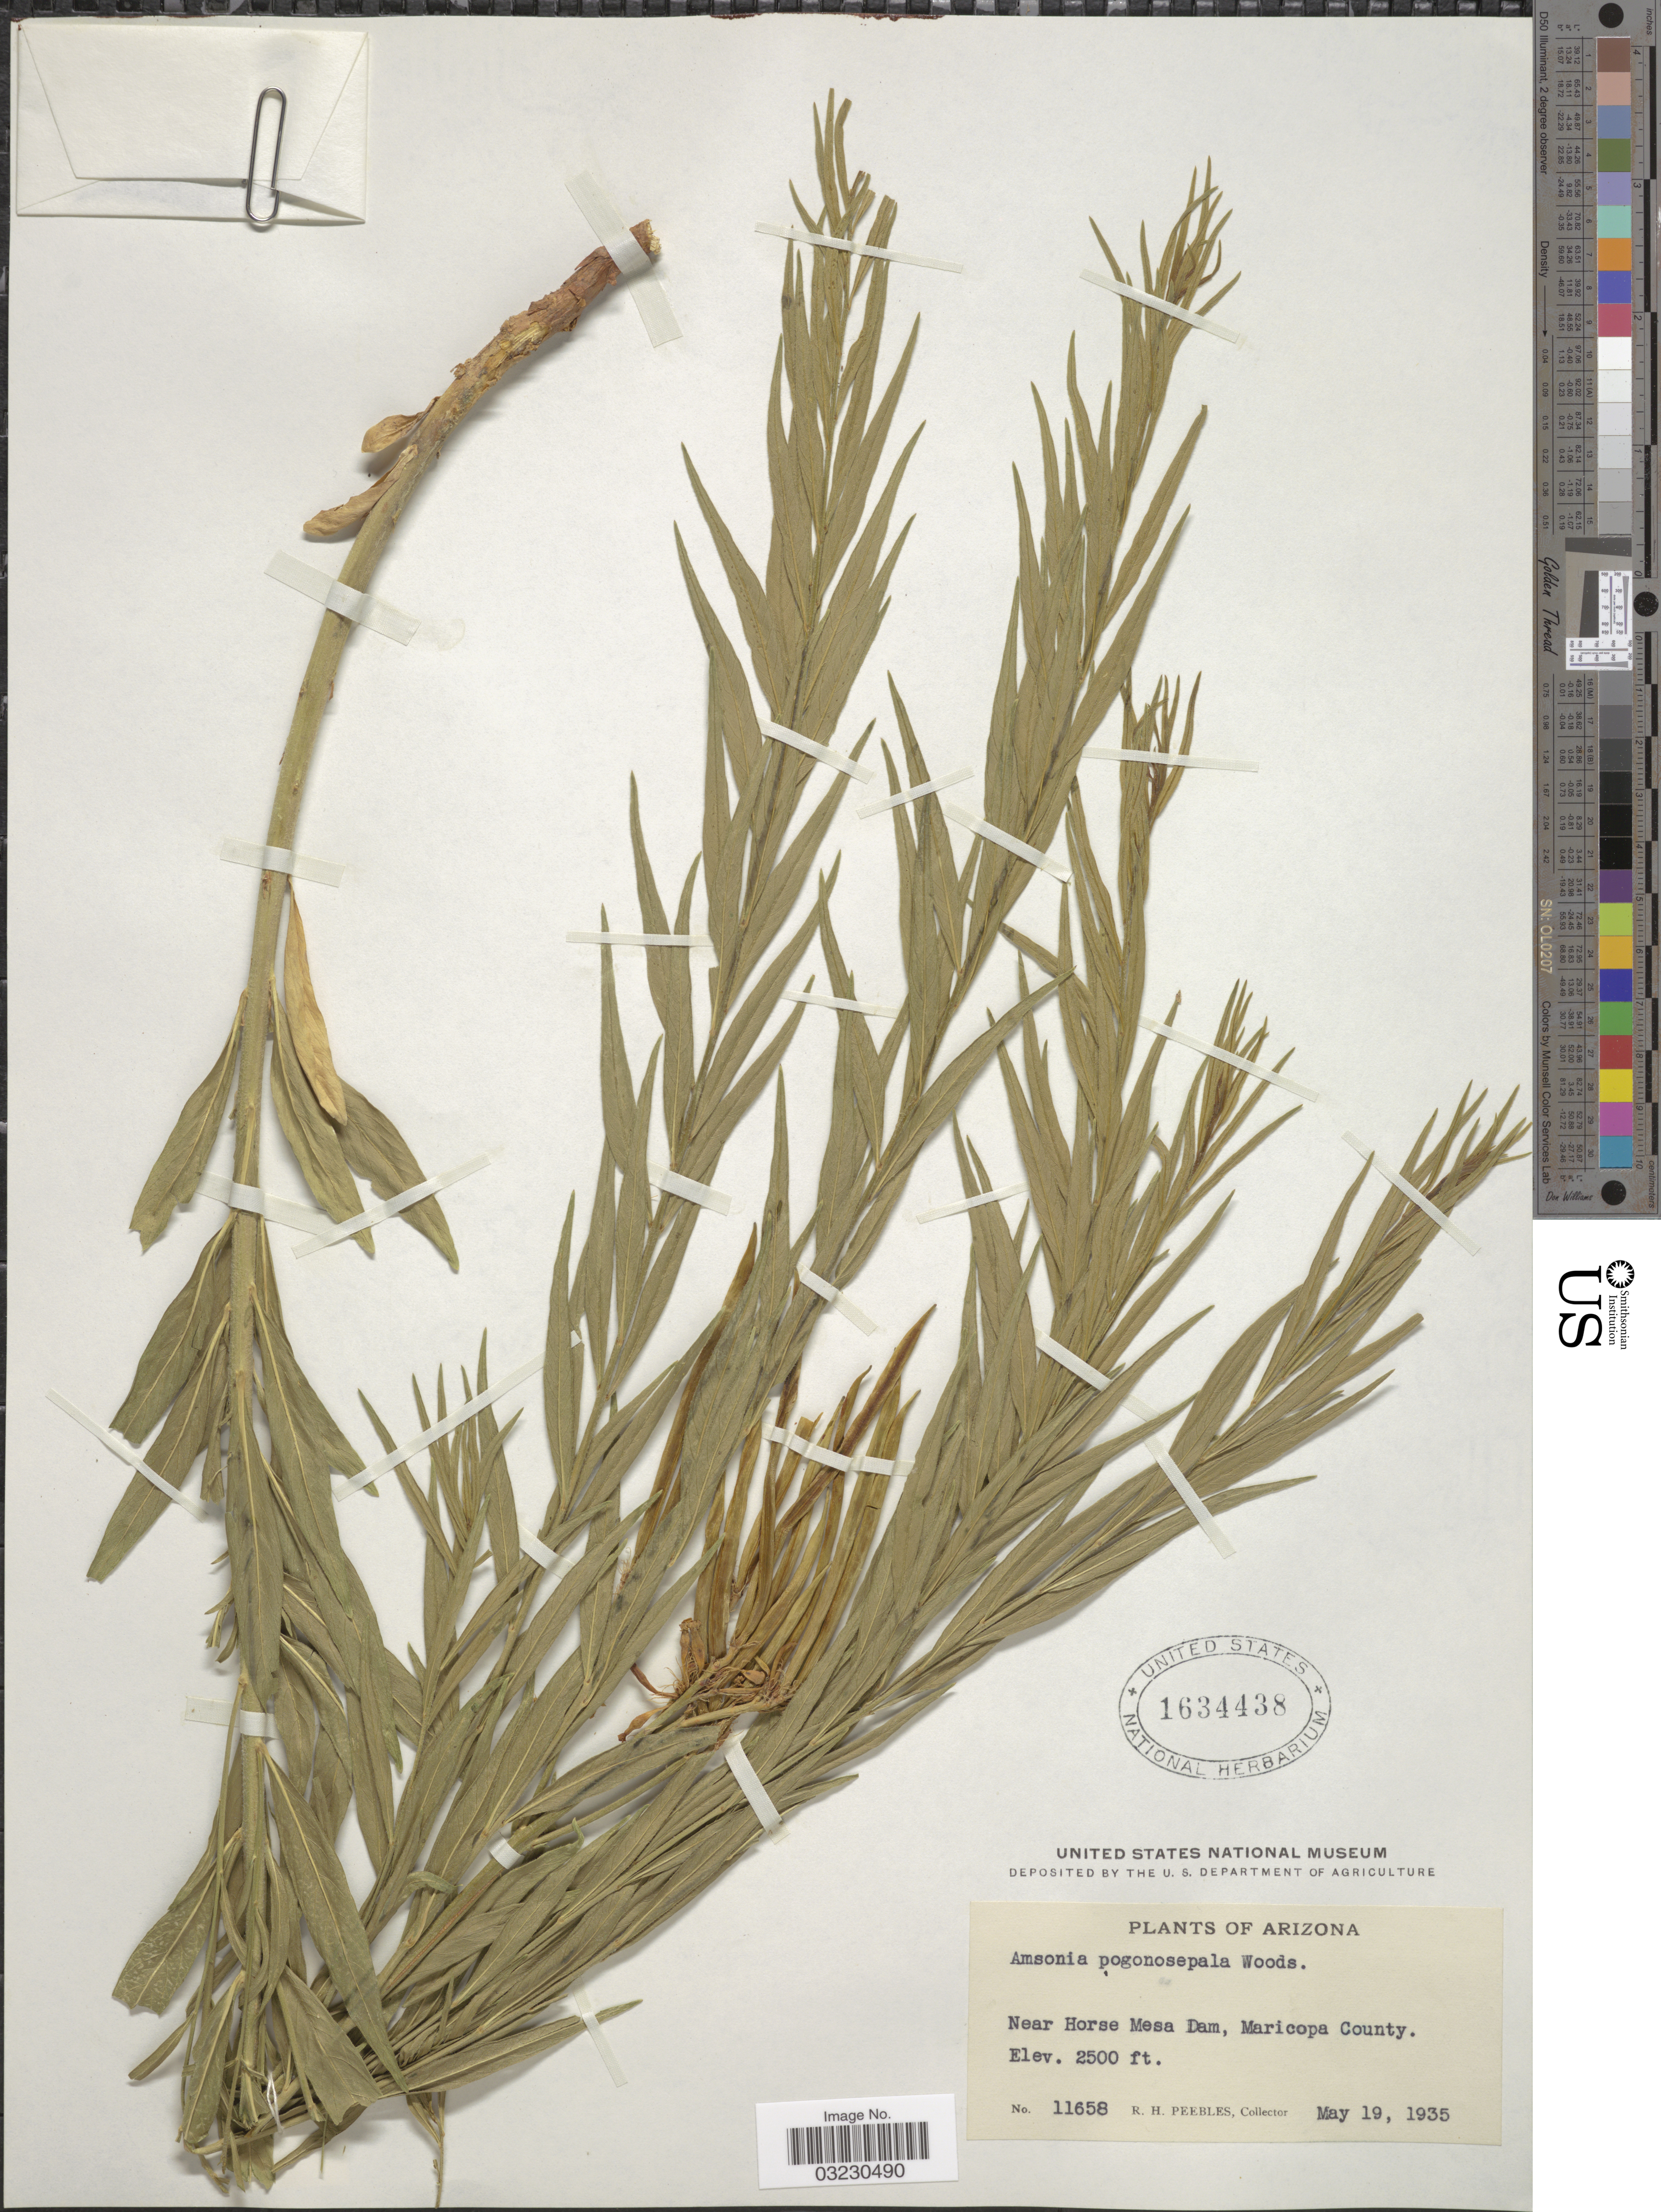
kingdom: Plantae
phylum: Tracheophyta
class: Magnoliopsida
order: Gentianales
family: Apocynaceae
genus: Amsonia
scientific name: Amsonia pogonosepala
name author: Woodson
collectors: R. H. Peebles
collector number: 11658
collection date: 1935-05-19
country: United States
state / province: Arizona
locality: Near Horse Mesa Dam, Maricopa County.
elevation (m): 762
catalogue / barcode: US 1634438